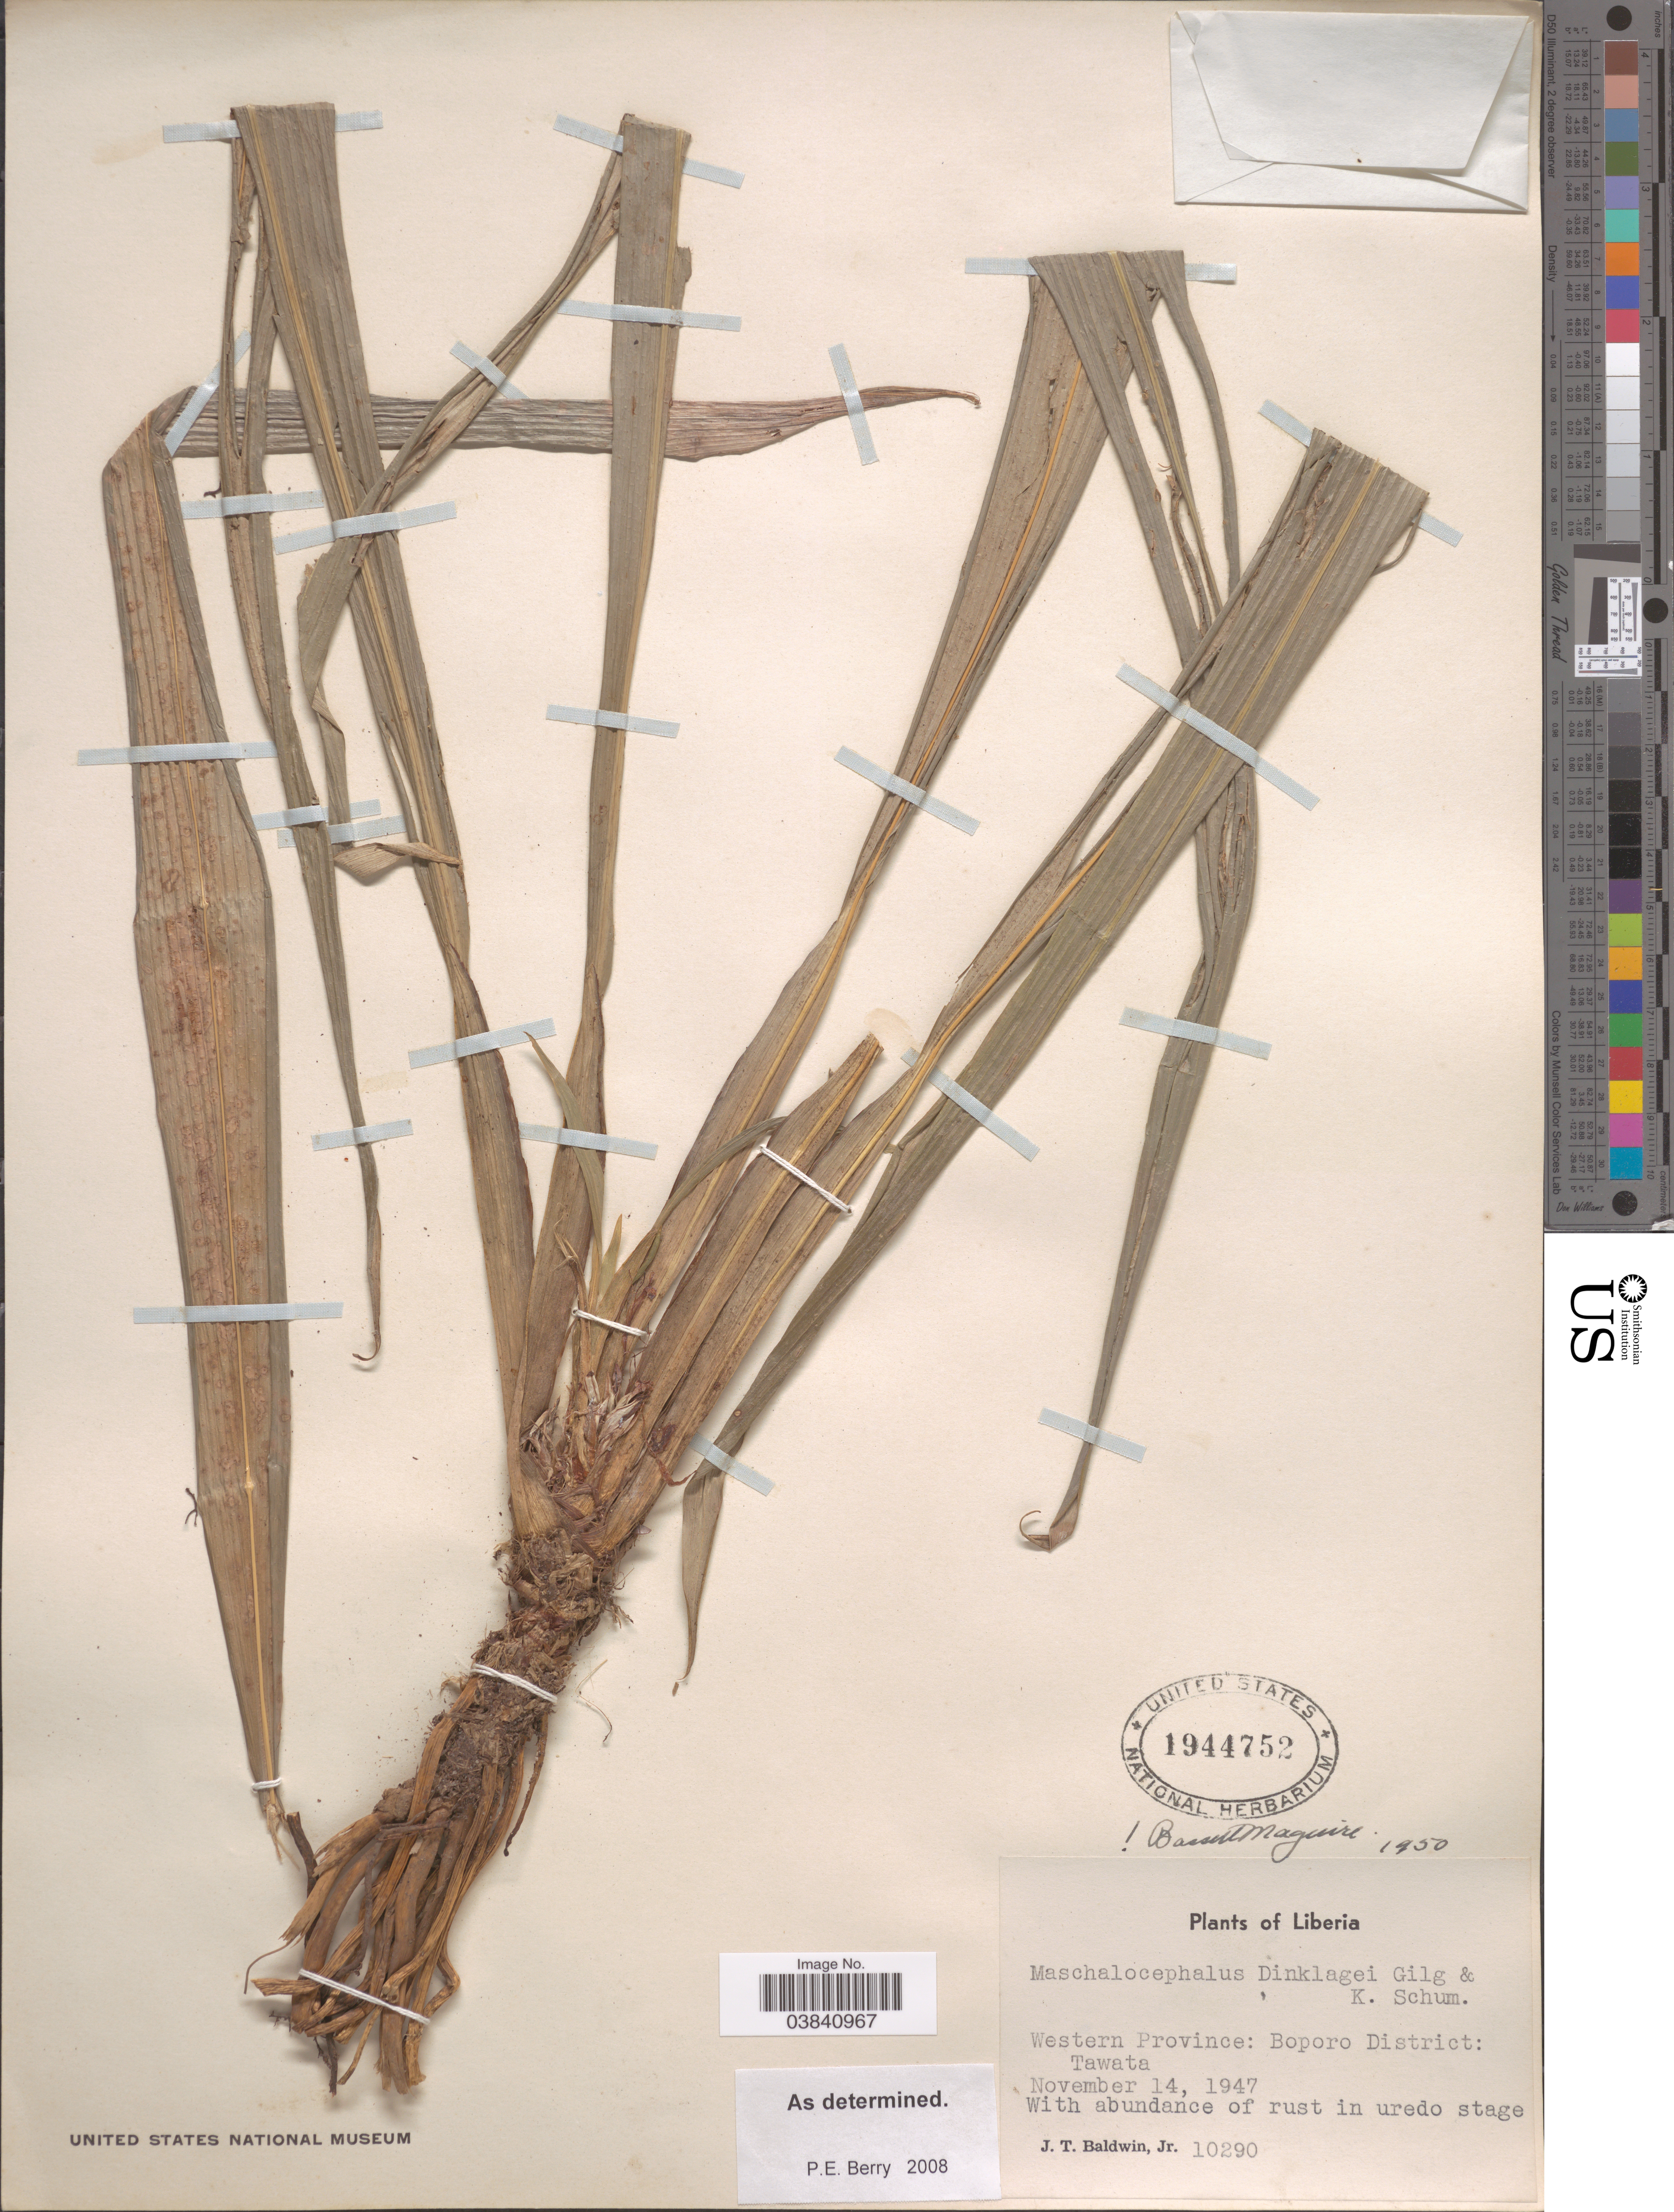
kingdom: Plantae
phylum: Tracheophyta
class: Liliopsida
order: Poales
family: Rapateaceae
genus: Maschalocephalus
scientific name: Maschalocephalus dinklagei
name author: Gilg & K. Schum.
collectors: J. T. Baldwin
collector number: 10290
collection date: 1947-11-14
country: Liberia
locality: Western Province: Boporo District: Tawata.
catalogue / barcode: US 1944752